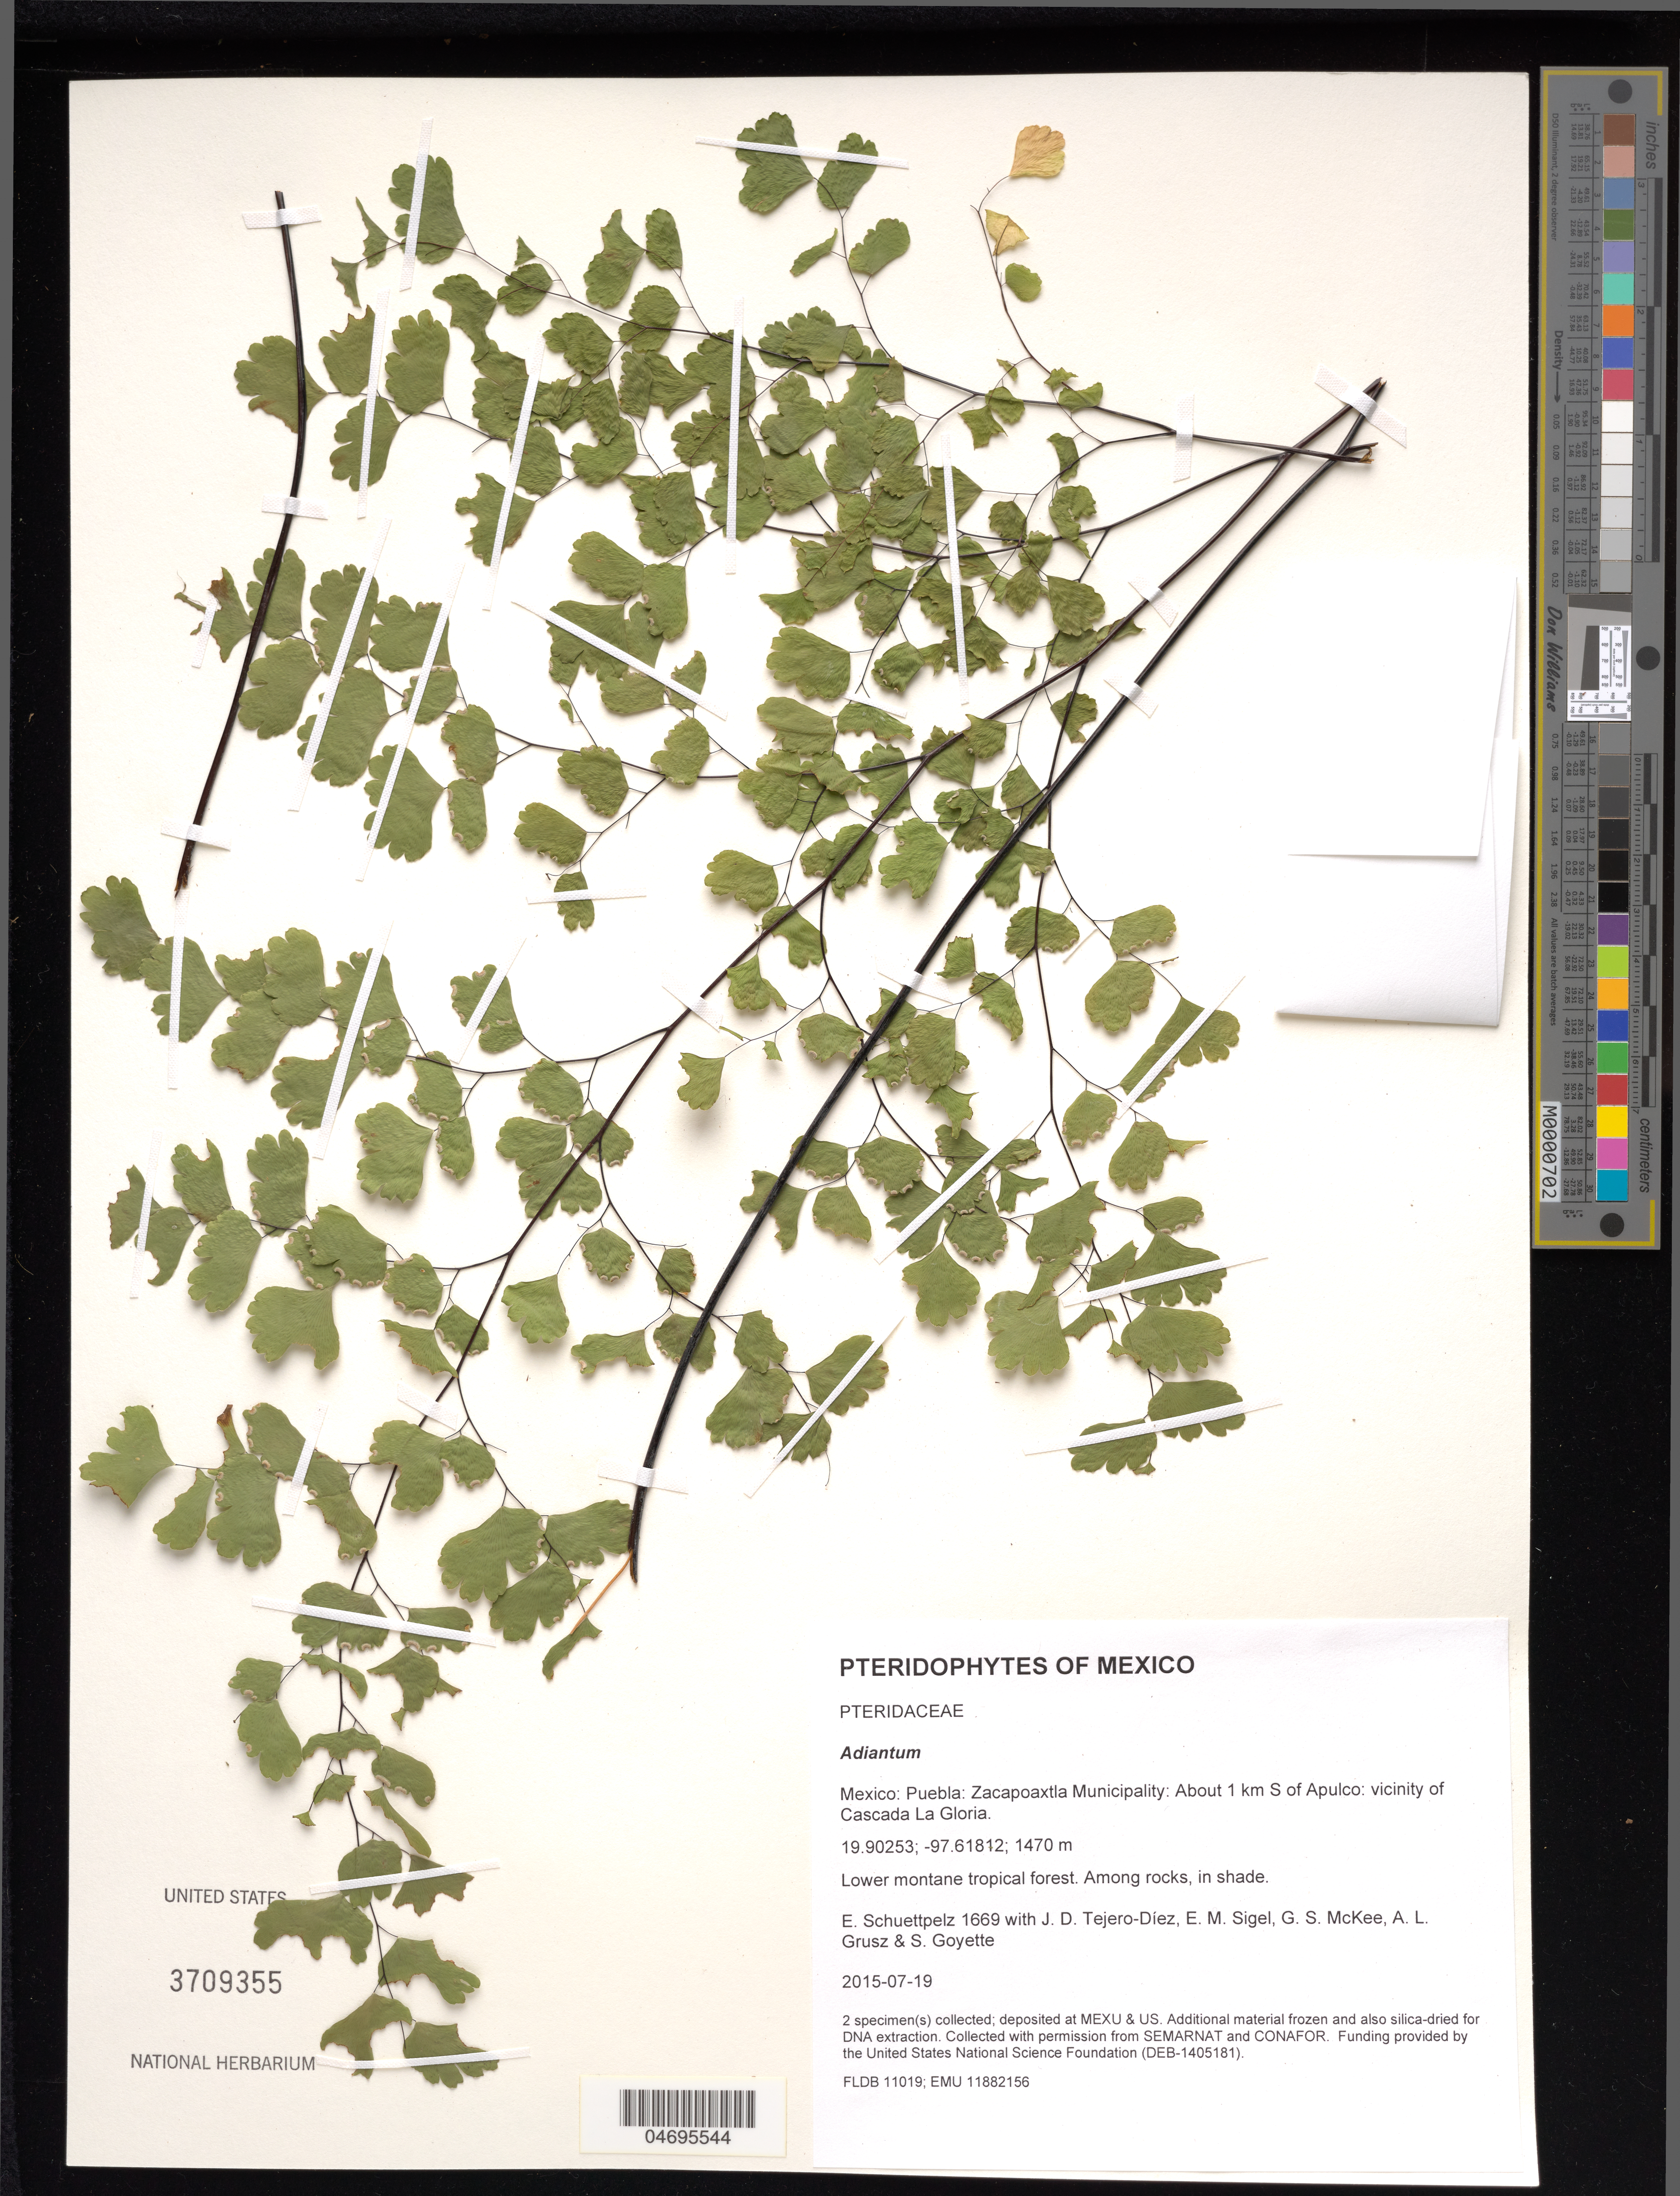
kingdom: Plantae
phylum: Tracheophyta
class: Polypodiopsida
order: Polypodiales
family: Pteridaceae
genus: Adiantum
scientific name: Adiantum sp.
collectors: E. Schuettpelz, D. Tejero-Díez, E. M. Sigel, G. S. McKee & A. Grusz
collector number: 1669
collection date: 2015-07-19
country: Mexico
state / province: Puebla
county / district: Zacapoaxtla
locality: About 1 km S of Apulco: vicinity of Cascada La Gloria.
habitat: Lower montane tropical forest.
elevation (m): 1470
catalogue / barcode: US 3709355